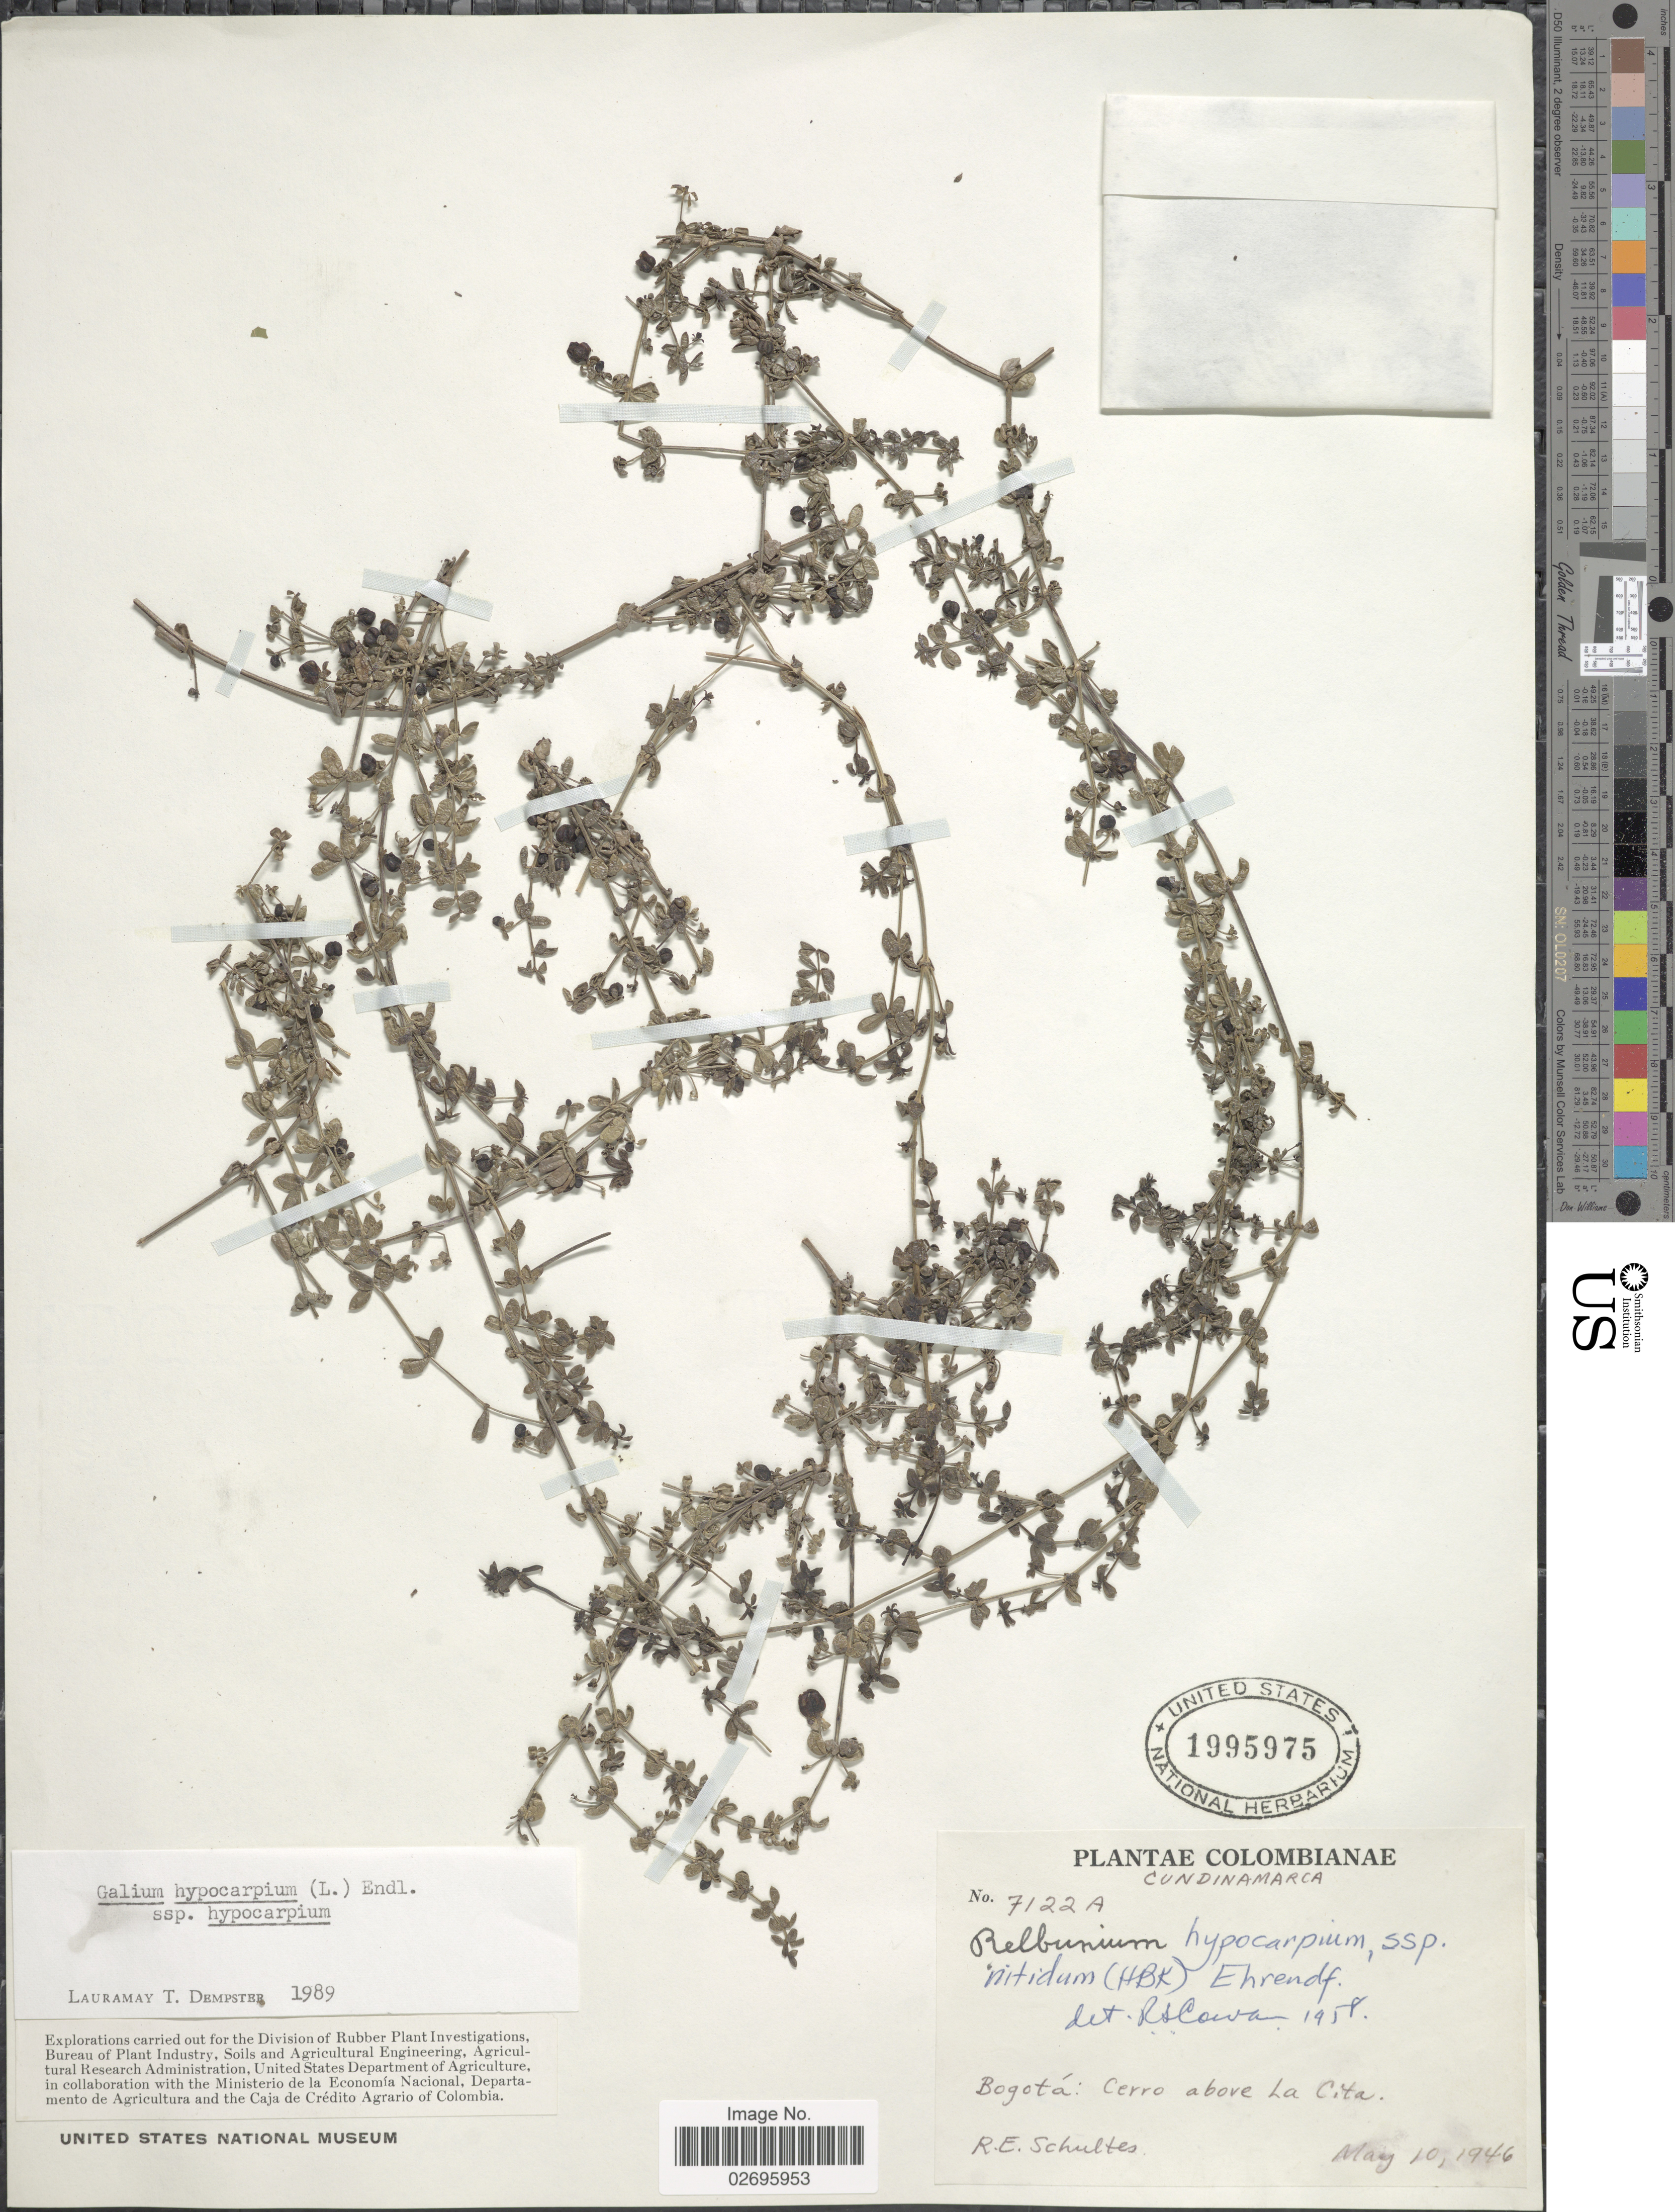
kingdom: Plantae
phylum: Tracheophyta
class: Magnoliopsida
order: Gentianales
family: Rubiaceae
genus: Galium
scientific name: Galium hypocarpium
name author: (L.) Endl. ex Griseb.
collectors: R. E. Schultes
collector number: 7122A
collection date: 1946-05-10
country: Colombia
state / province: Cundinamarca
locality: Bogotá: cerro above La Cita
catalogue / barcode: US 1995975